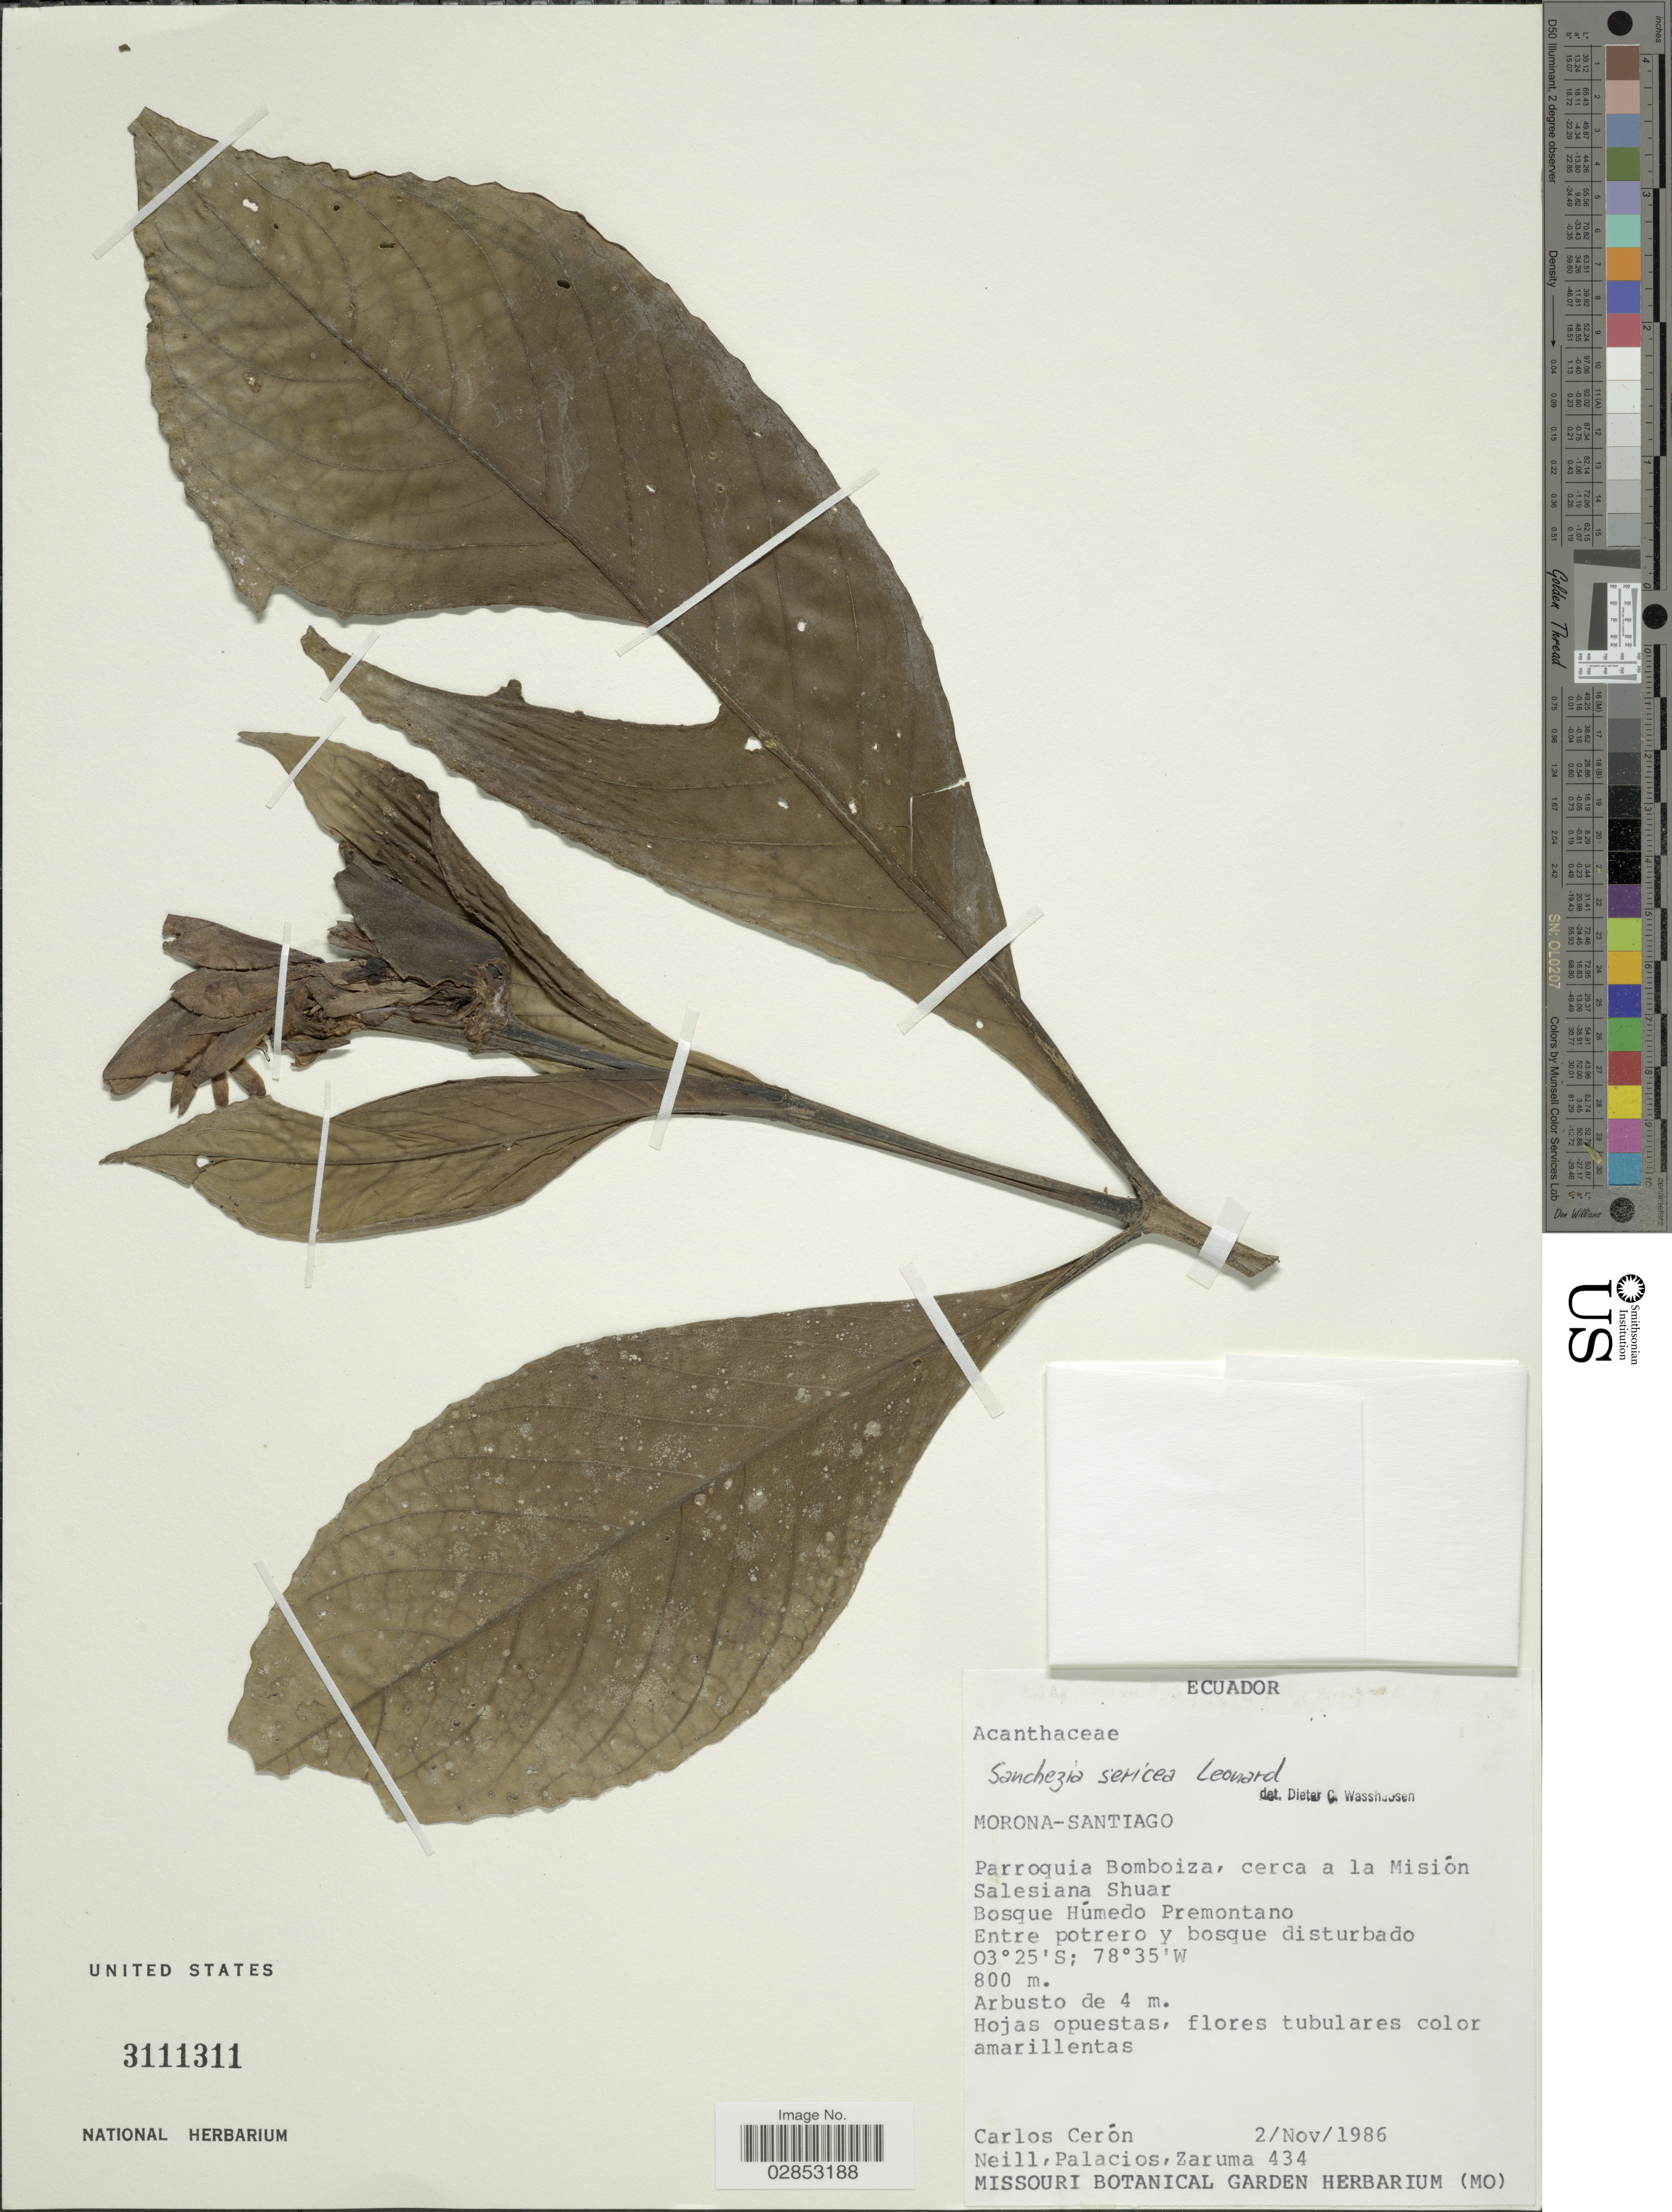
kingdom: Plantae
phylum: Tracheophyta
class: Magnoliopsida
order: Lamiales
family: Acanthaceae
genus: Sanchezia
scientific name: Sanchezia oblonga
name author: Ruiz & Pav.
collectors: C. E. Cerón M., Neill, Palacios, -- & -. Zaruma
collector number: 434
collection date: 1986-11-02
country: Ecuador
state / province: Morona-Santiago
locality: Parroquia Bomboiza, cerca a la Misión Salesiana Shuar, Bosque Húmedo Premontano.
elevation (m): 800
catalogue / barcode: US 3111311